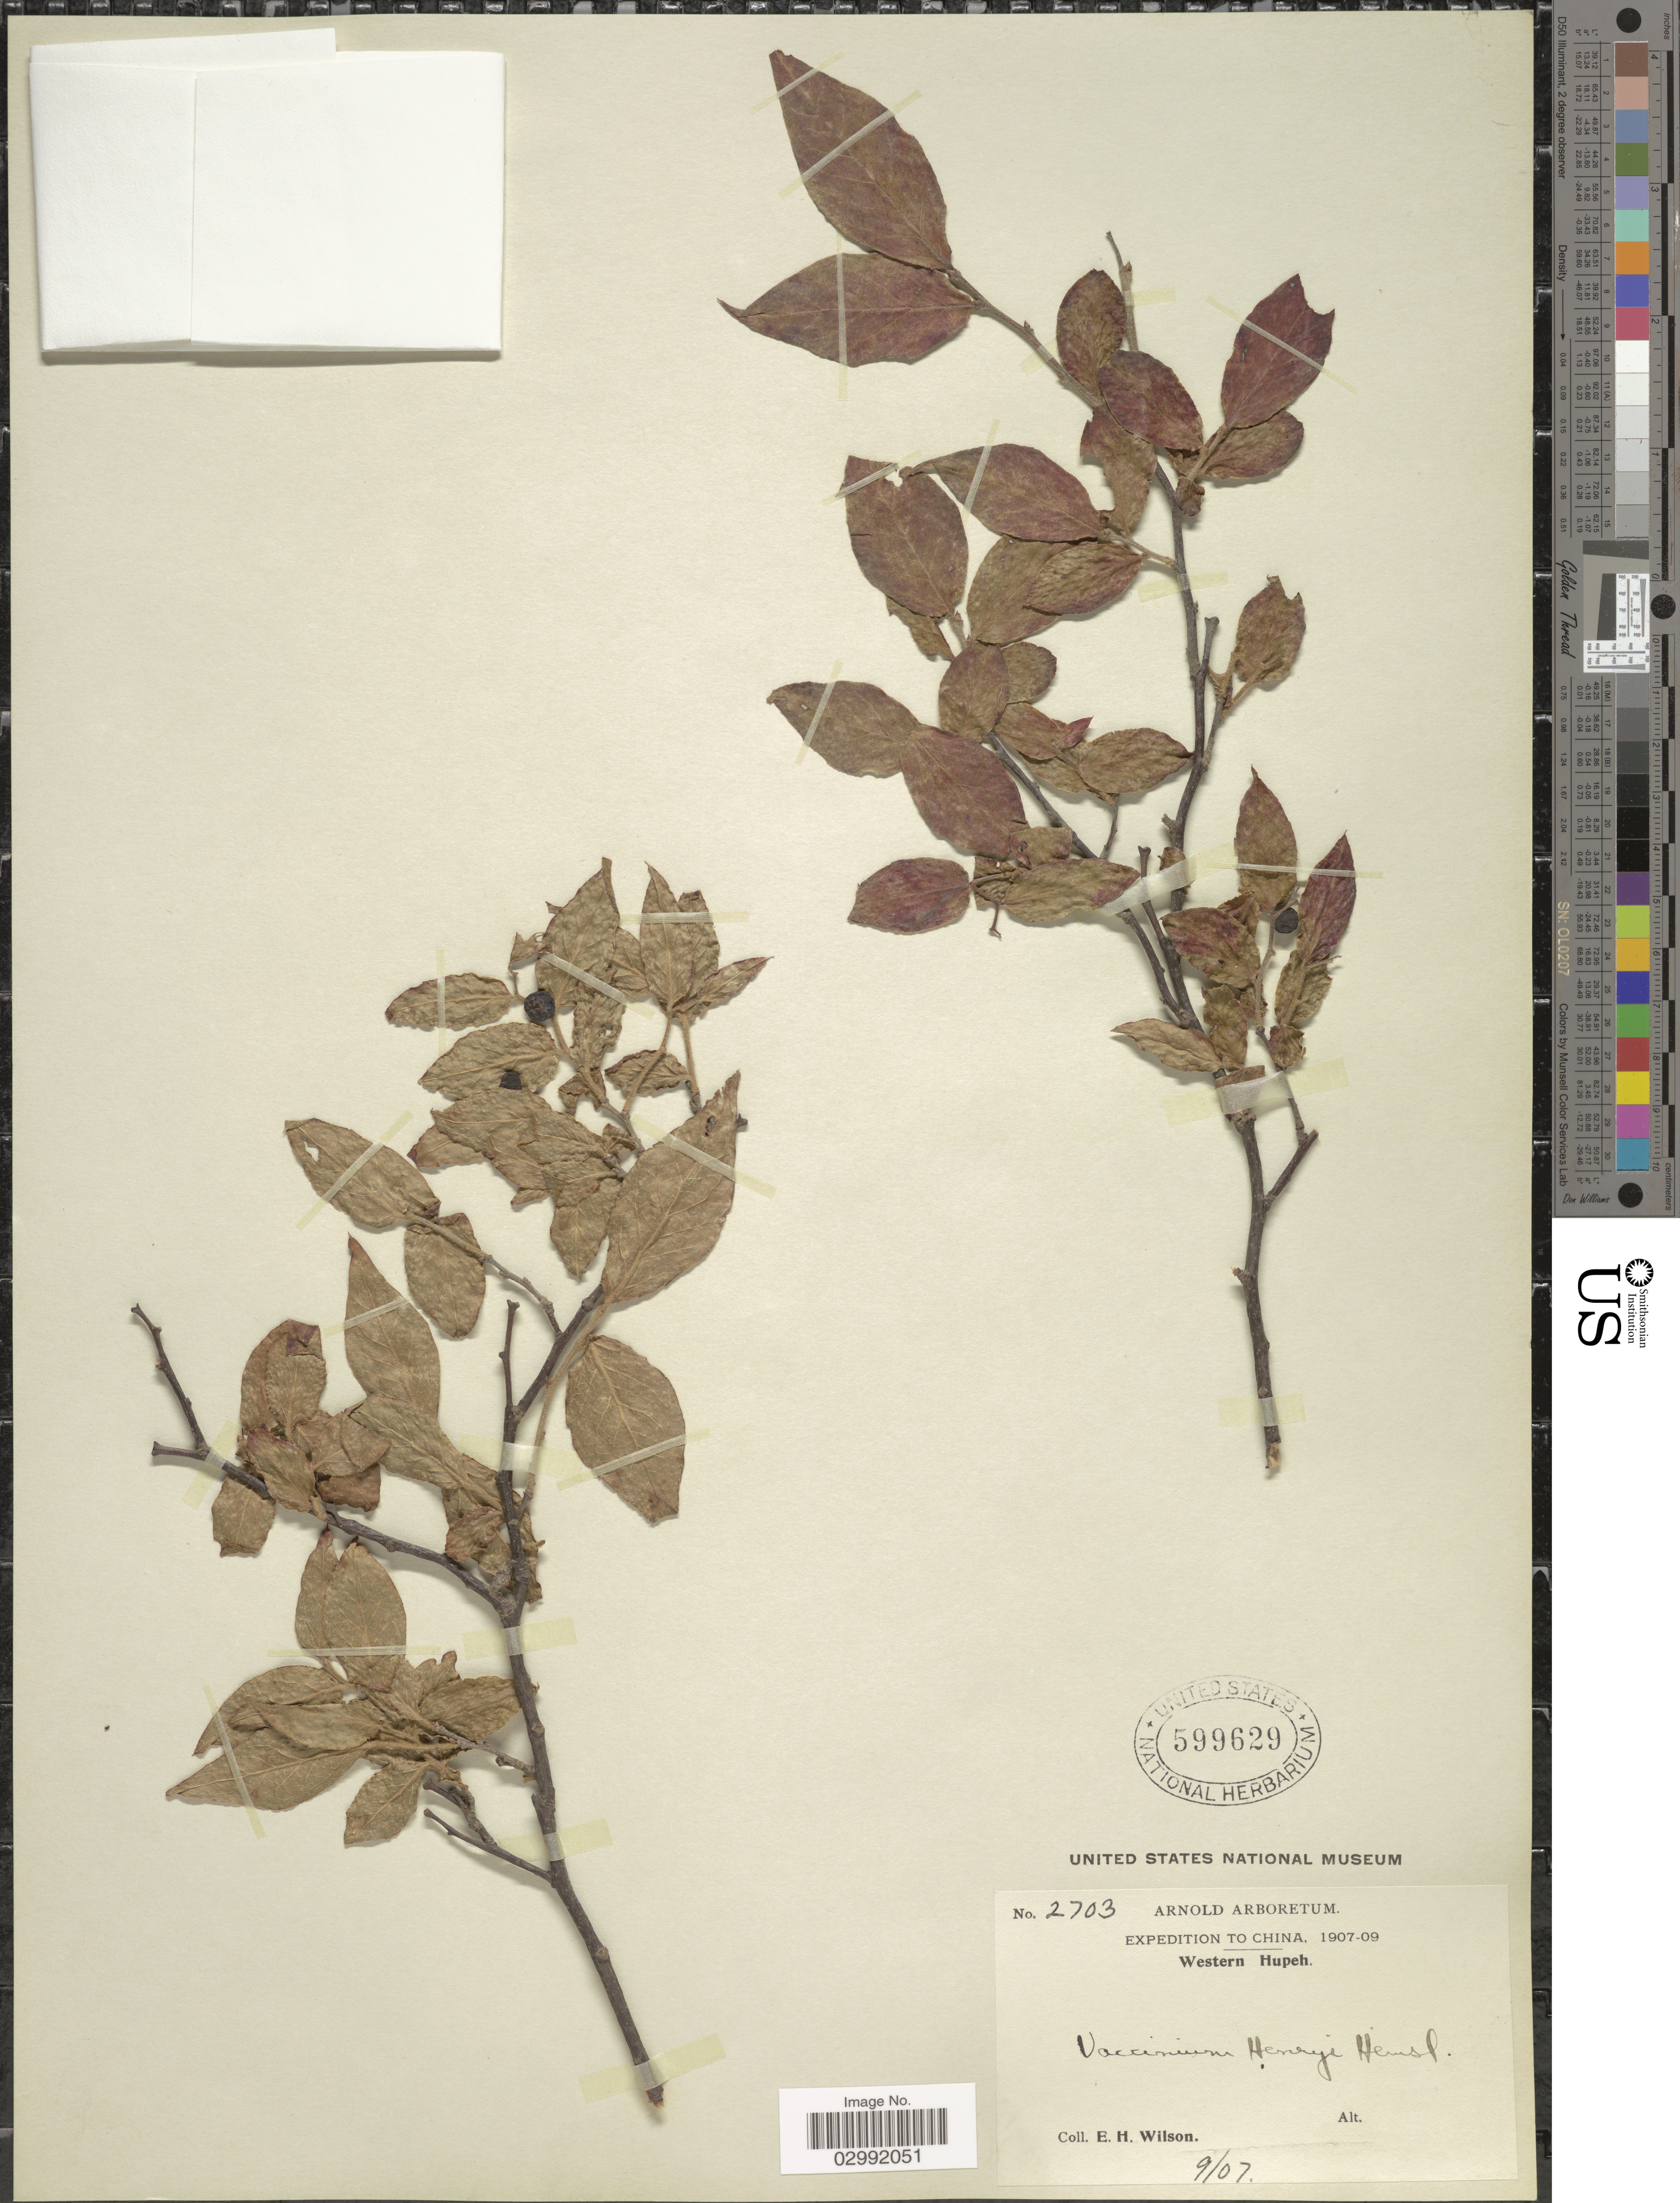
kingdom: Plantae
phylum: Tracheophyta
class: Magnoliopsida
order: Ericales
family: Ericaceae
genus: Vaccinium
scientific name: Vaccinium henryi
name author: Hemsl.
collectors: E. Wilson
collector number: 2703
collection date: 1907-09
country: China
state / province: Hubei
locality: Western Hupeh.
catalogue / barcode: US 599629